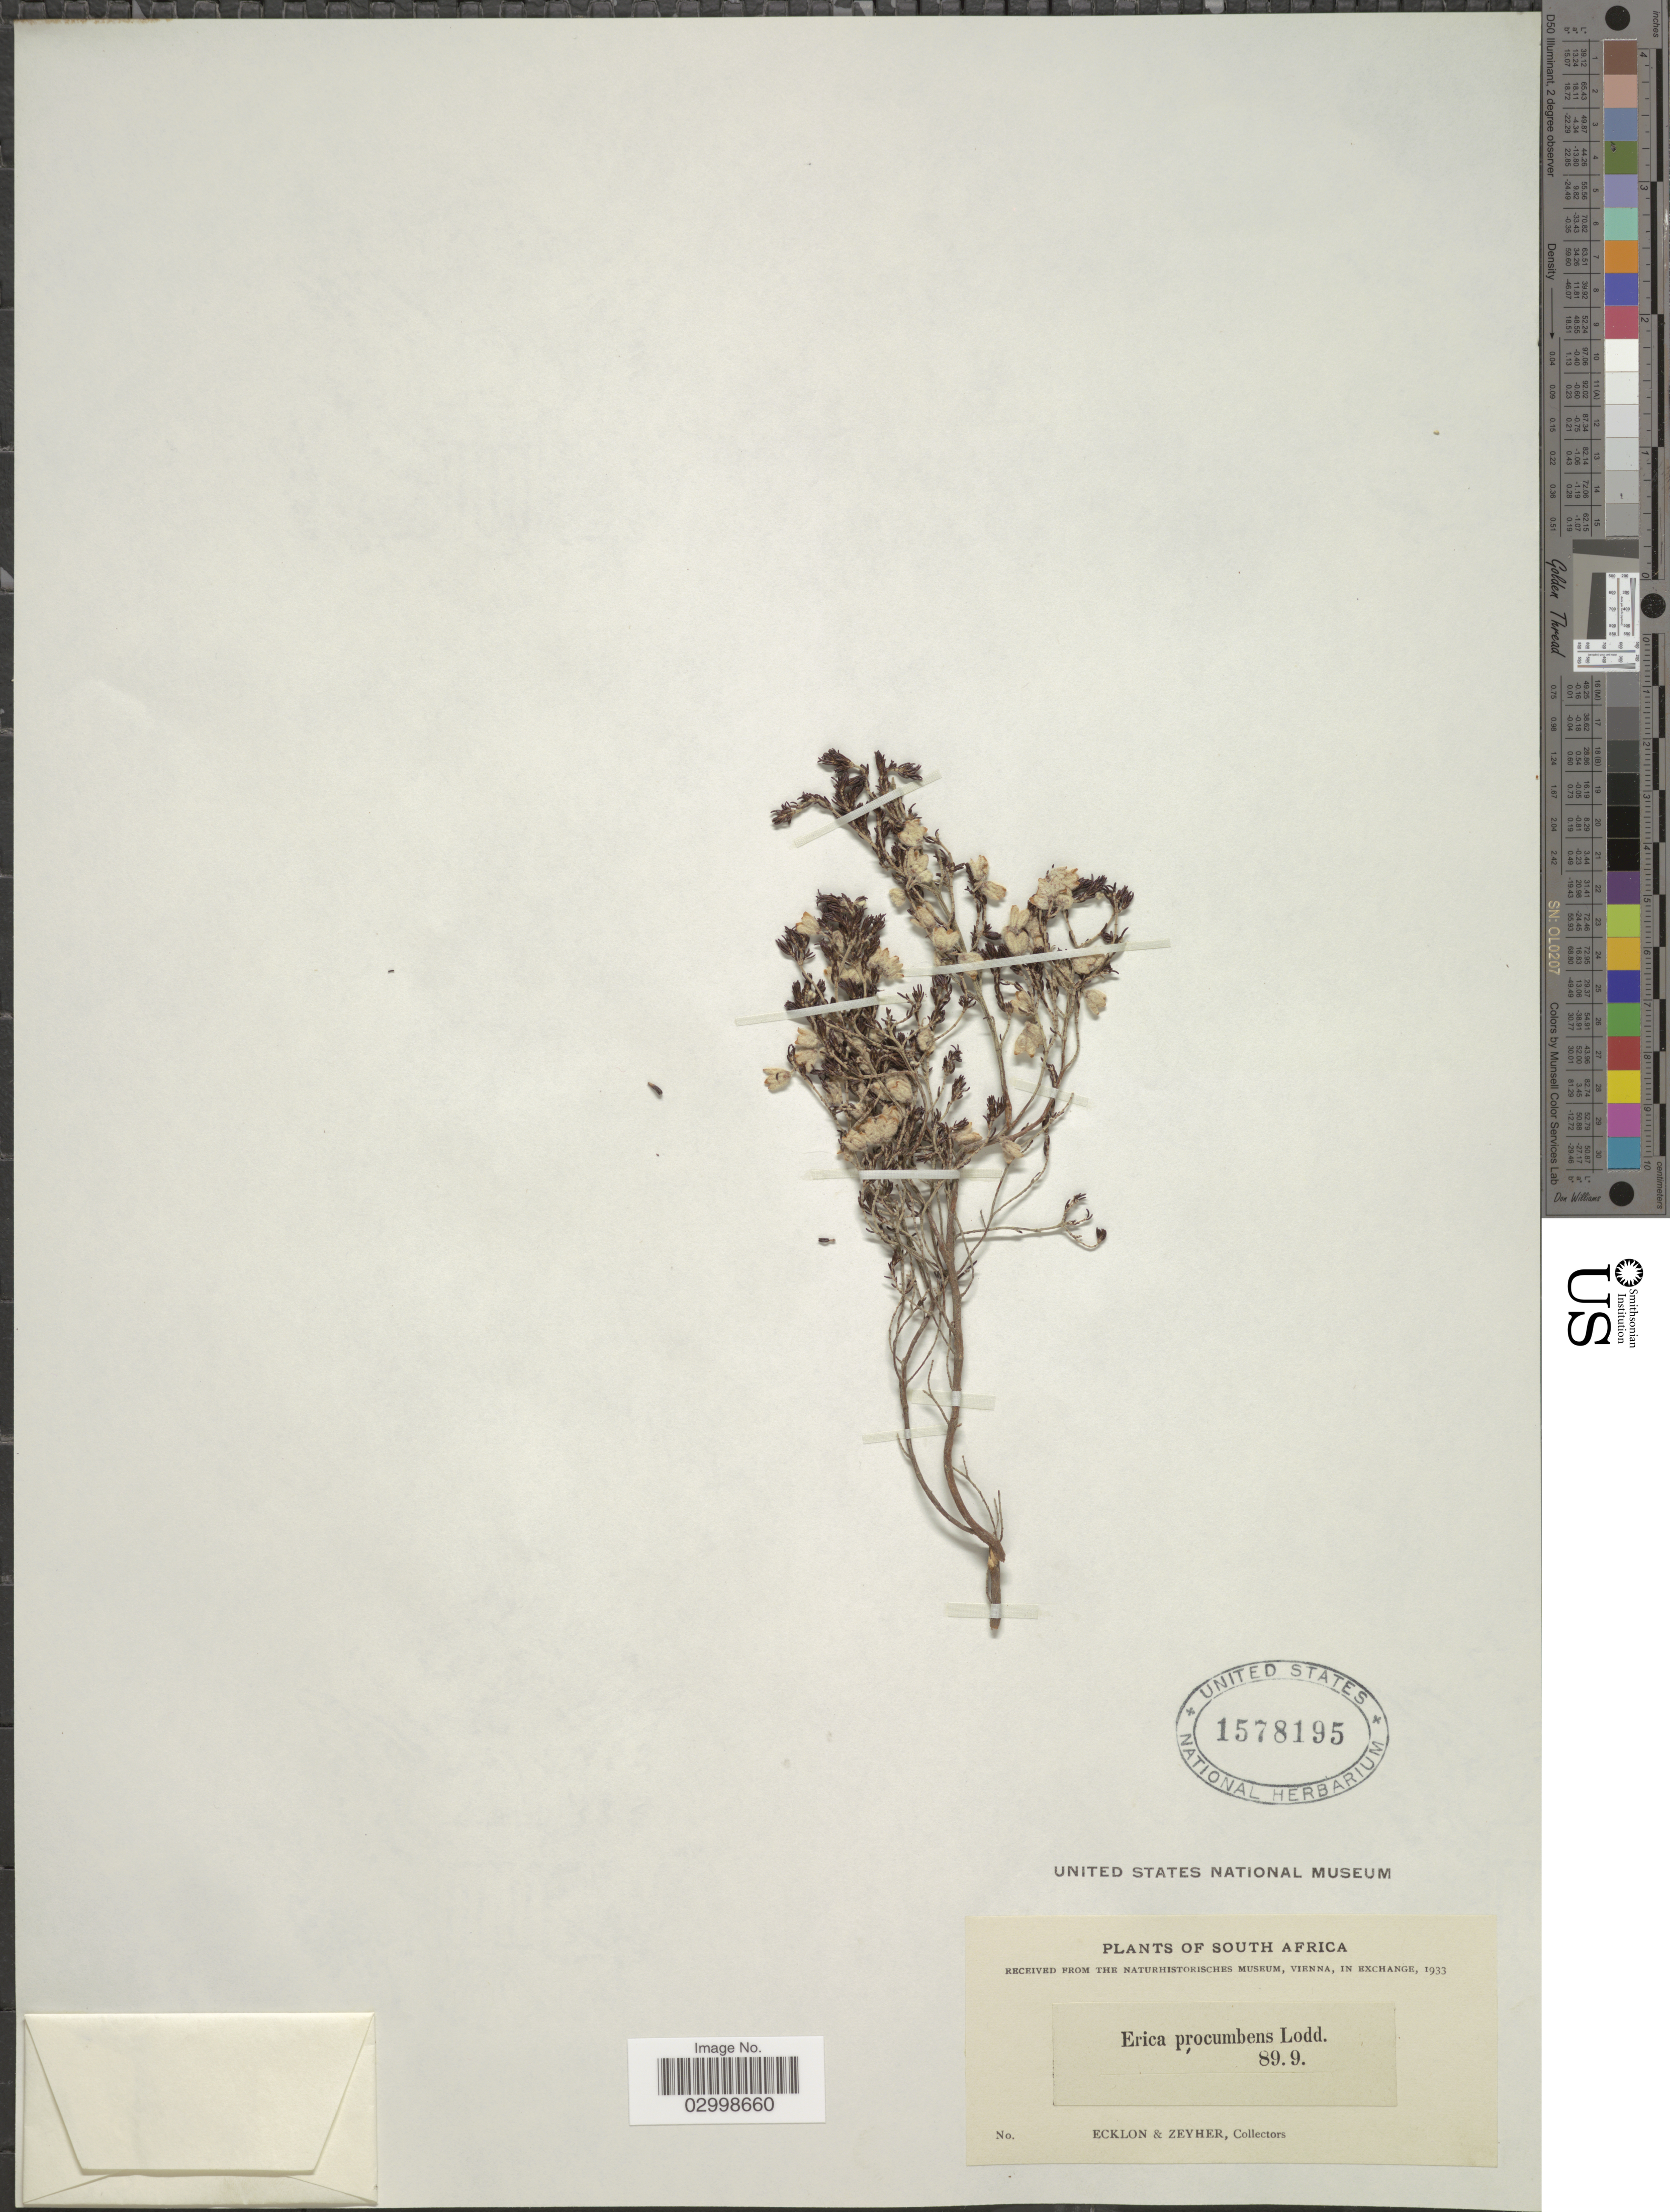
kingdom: Plantae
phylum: Tracheophyta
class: Magnoliopsida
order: Ericales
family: Ericaceae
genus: Erica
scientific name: Erica procumbens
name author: Lodd.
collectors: -. Ecklon & -. Zeyher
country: South Africa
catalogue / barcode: US 1578195